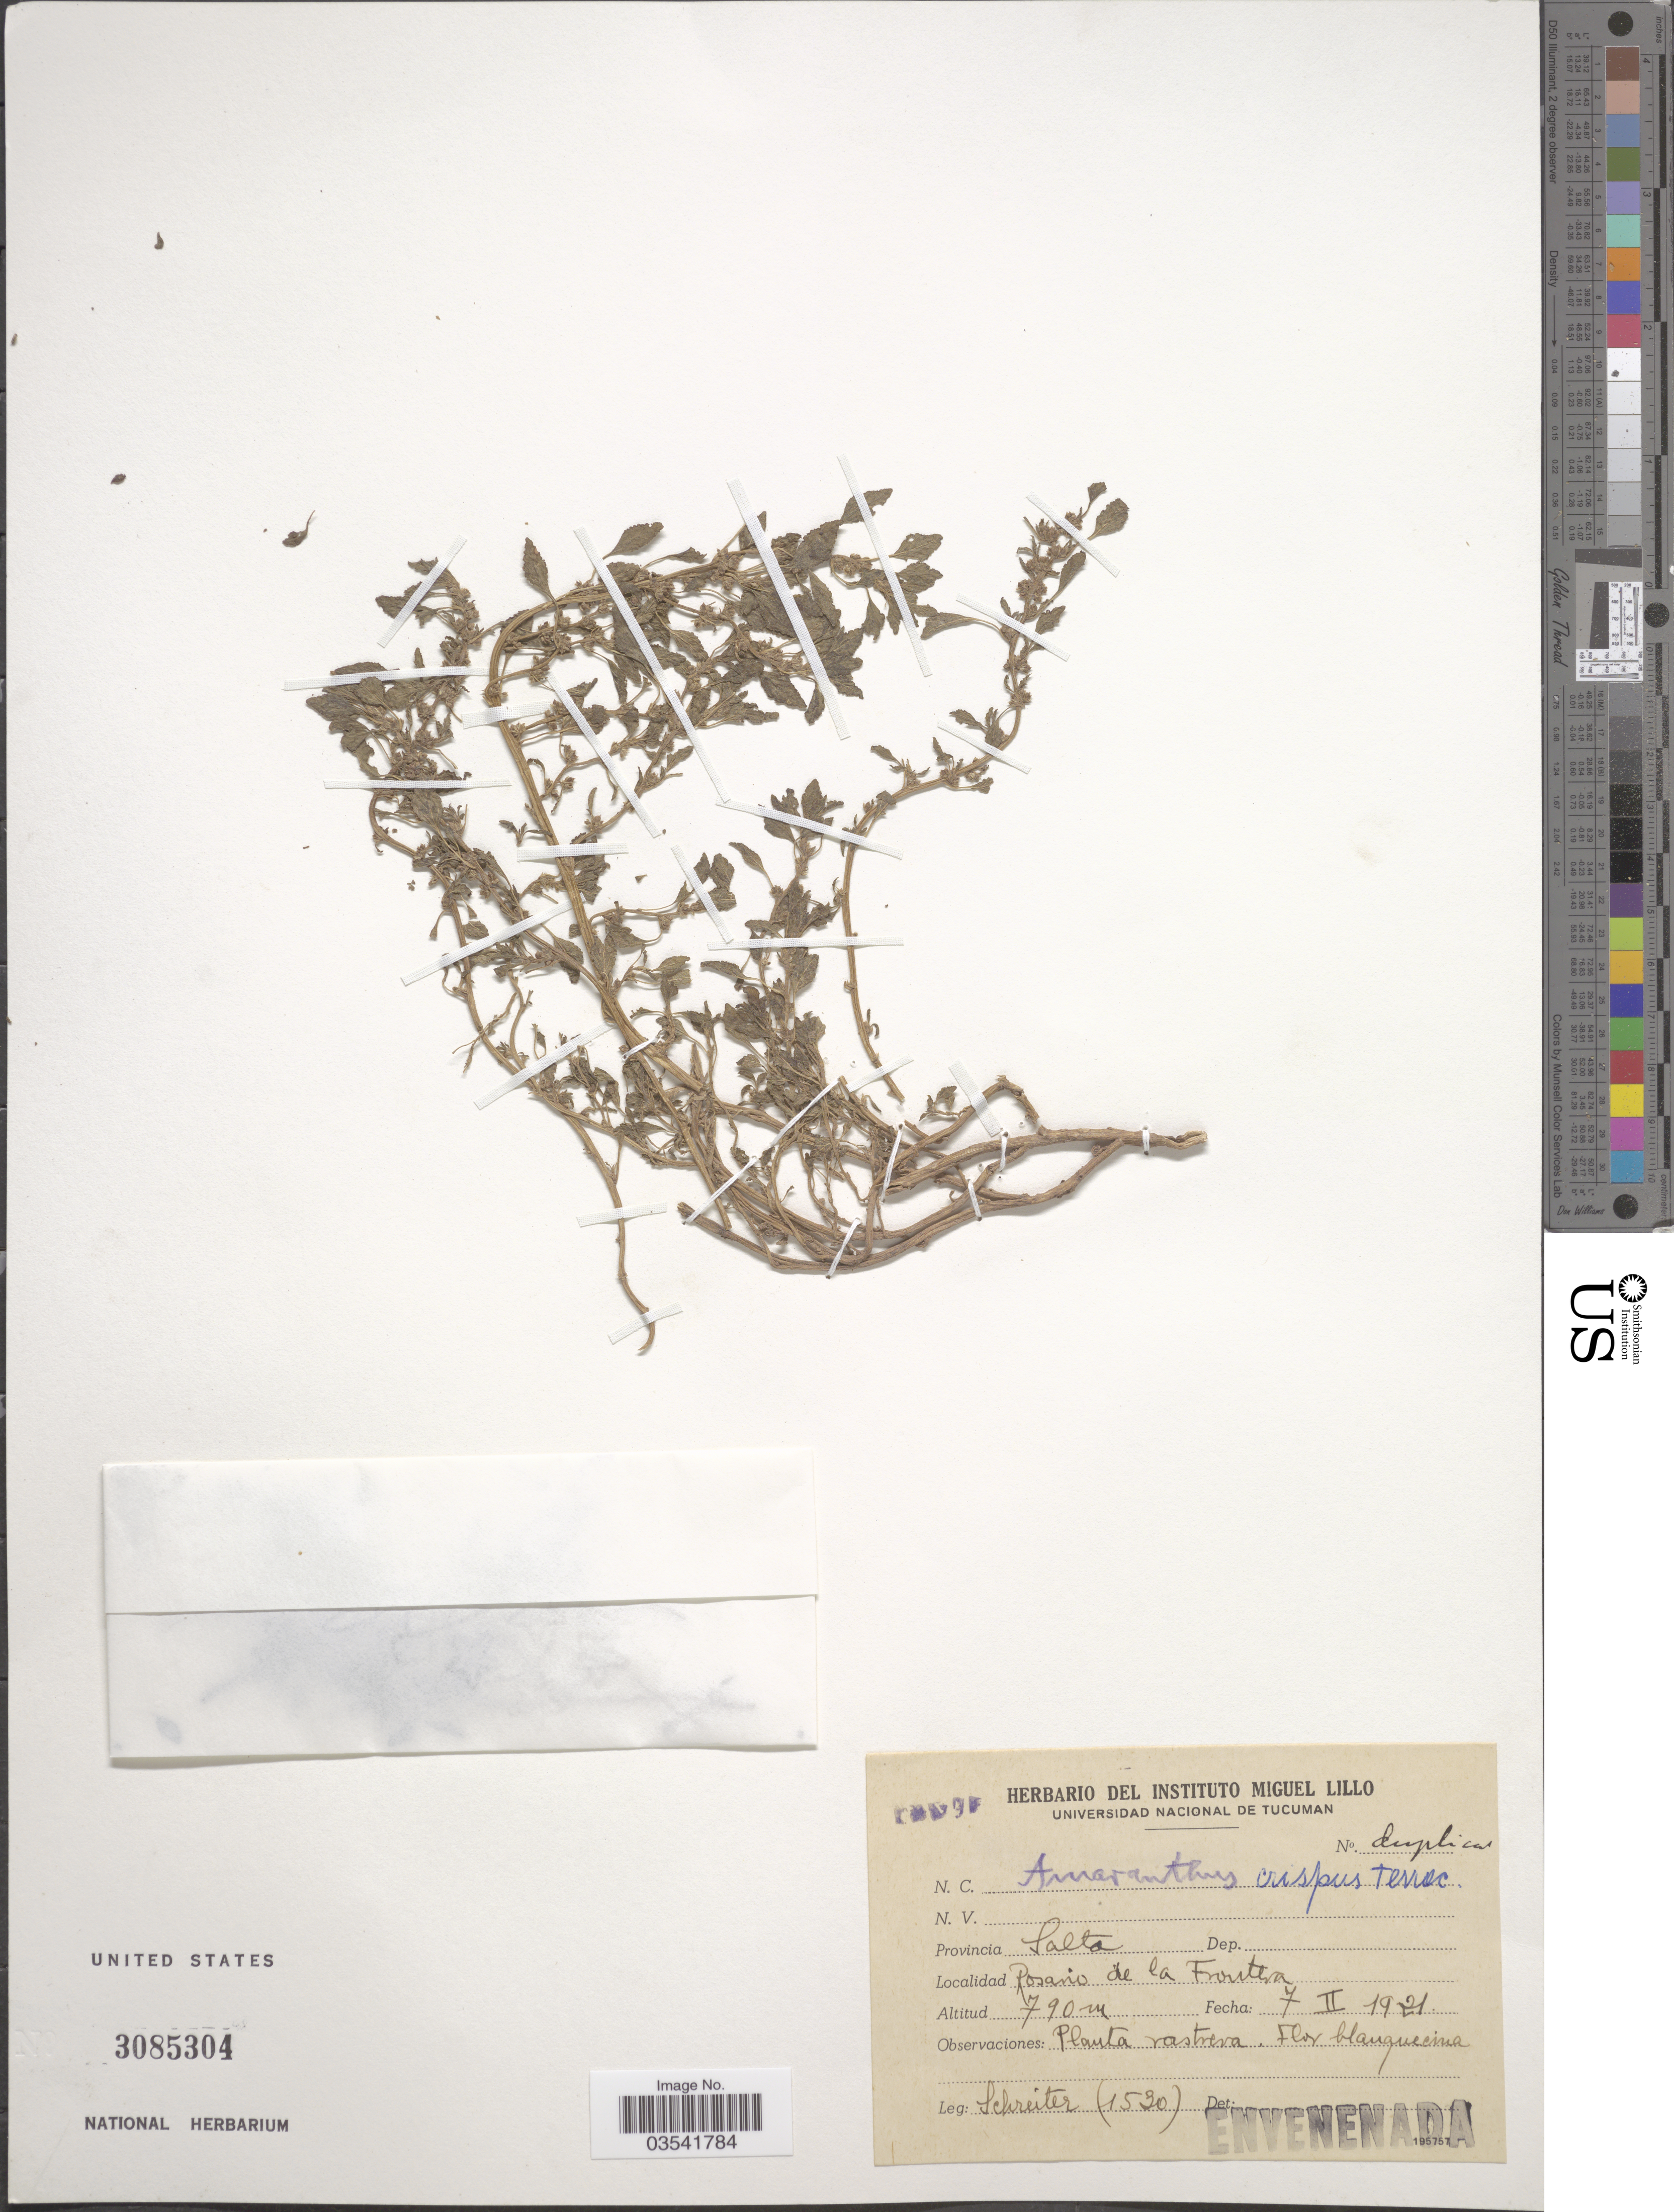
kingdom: Plantae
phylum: Tracheophyta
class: Magnoliopsida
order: Caryophyllales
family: Amaranthaceae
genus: Amaranthus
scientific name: Amaranthus crispus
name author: (Lesp. & Thévenau) A. Braun ex J.M. Coult. & S. Watson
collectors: -. Schreiter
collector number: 1530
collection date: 1921-02-07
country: Argentina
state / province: Salta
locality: Rosario de la Frontera.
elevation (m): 790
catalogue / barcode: US 3085304